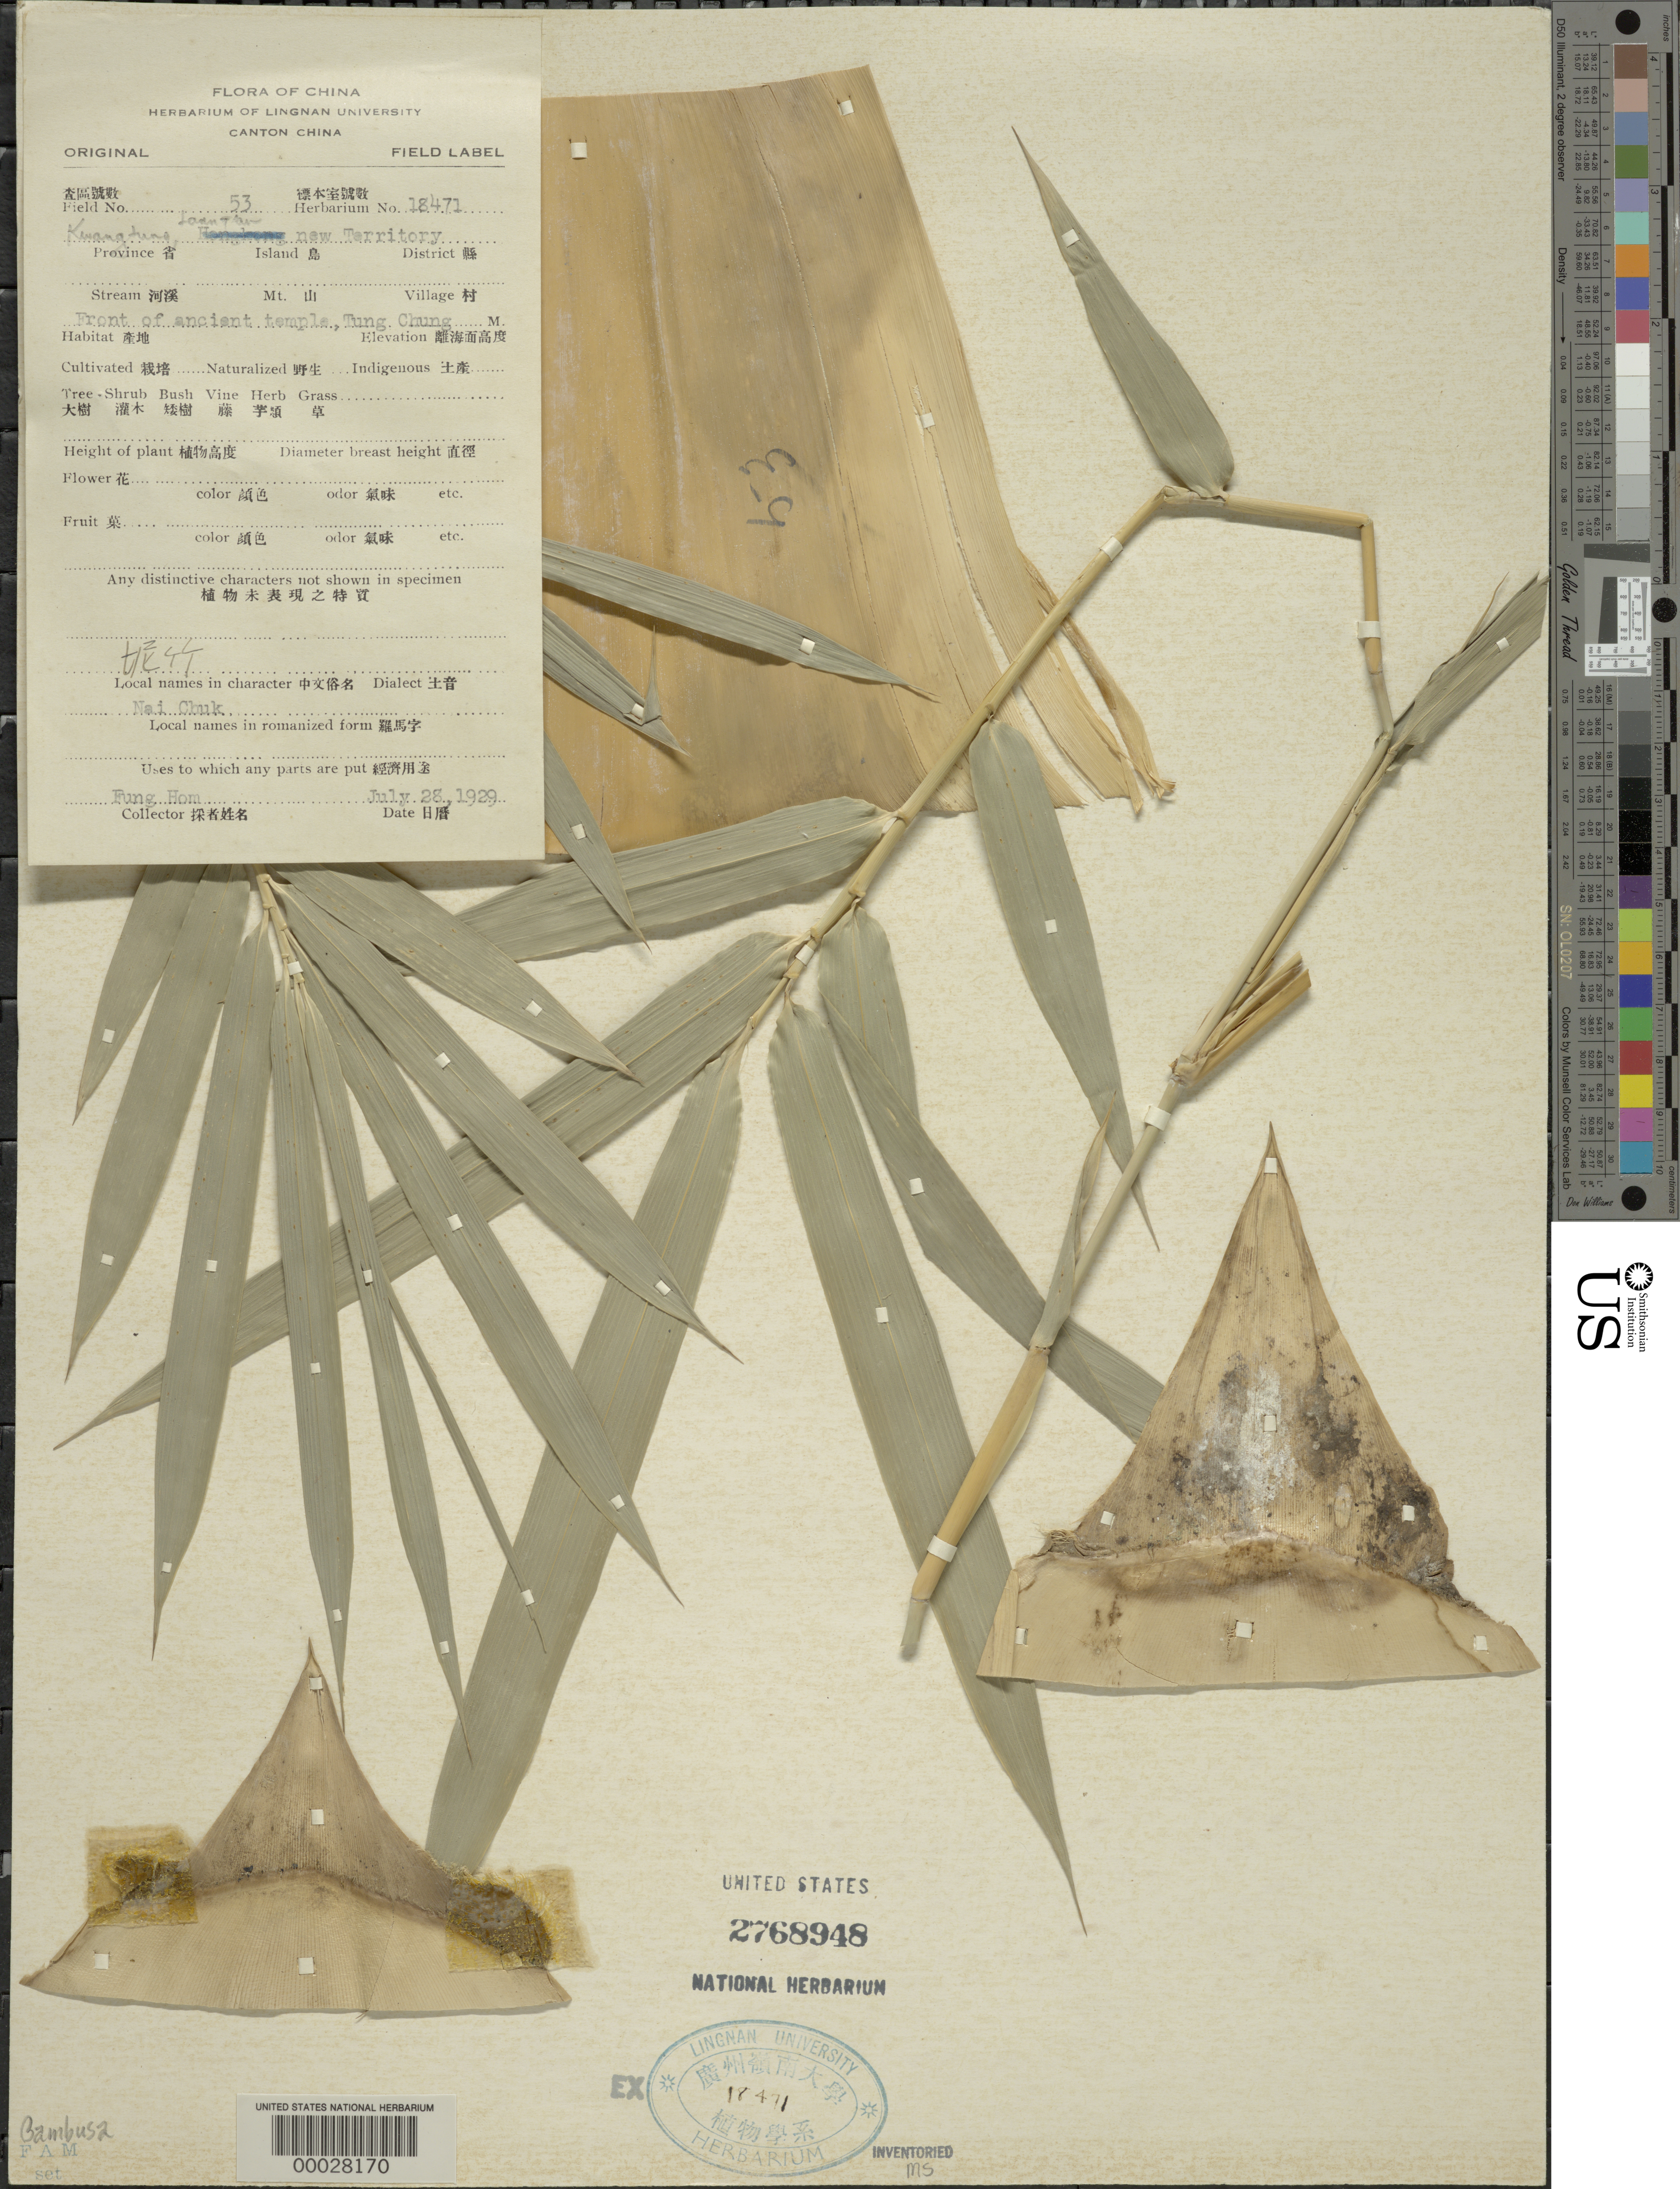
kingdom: Plantae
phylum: Tracheophyta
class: Liliopsida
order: Poales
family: Poaceae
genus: Bambusa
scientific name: Bambusa sp.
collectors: H. L. Fung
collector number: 53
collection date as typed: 28 Jul 1929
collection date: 1929-07-28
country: China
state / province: Guangdong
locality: Tung chung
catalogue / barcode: US 2768948